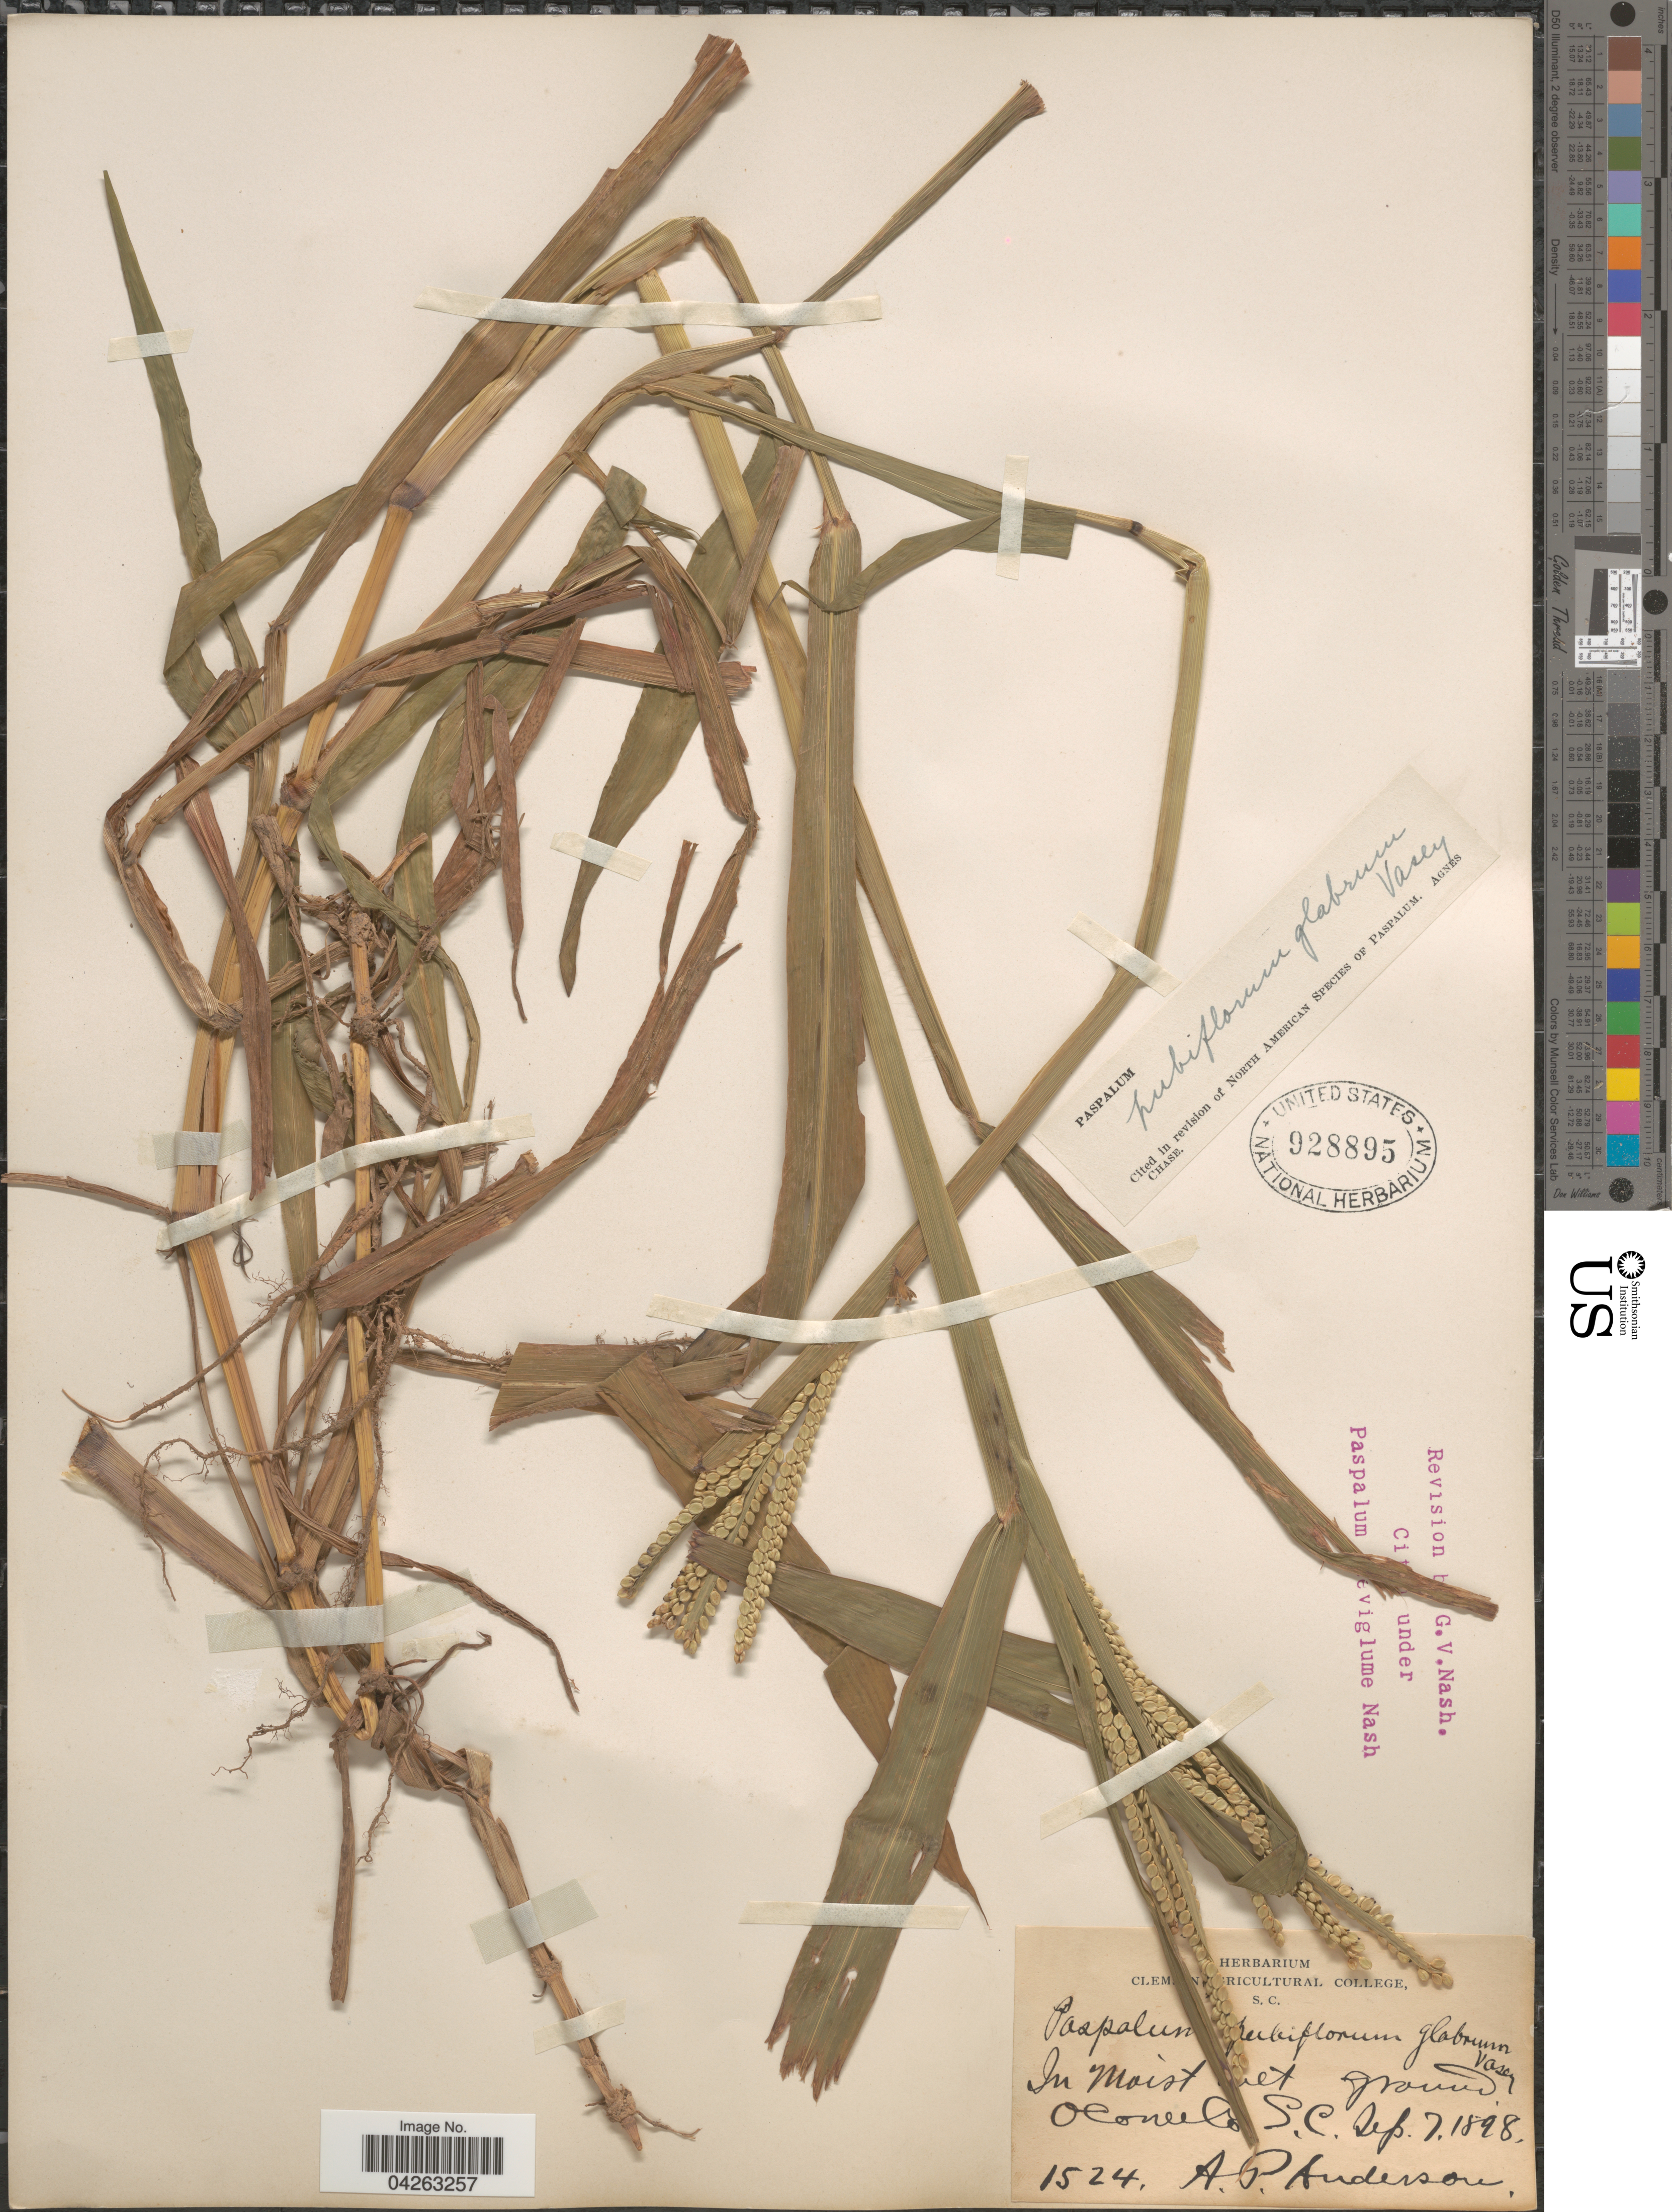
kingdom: Plantae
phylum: Tracheophyta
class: Liliopsida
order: Poales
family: Poaceae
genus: Paspalum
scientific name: Paspalum pubiflorum var. glabrum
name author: Vasey ex Scribn.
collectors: A. P. Anderson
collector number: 1524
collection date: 1898-09-07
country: United States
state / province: South Carolina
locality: Oconee Co.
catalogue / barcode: US 928895